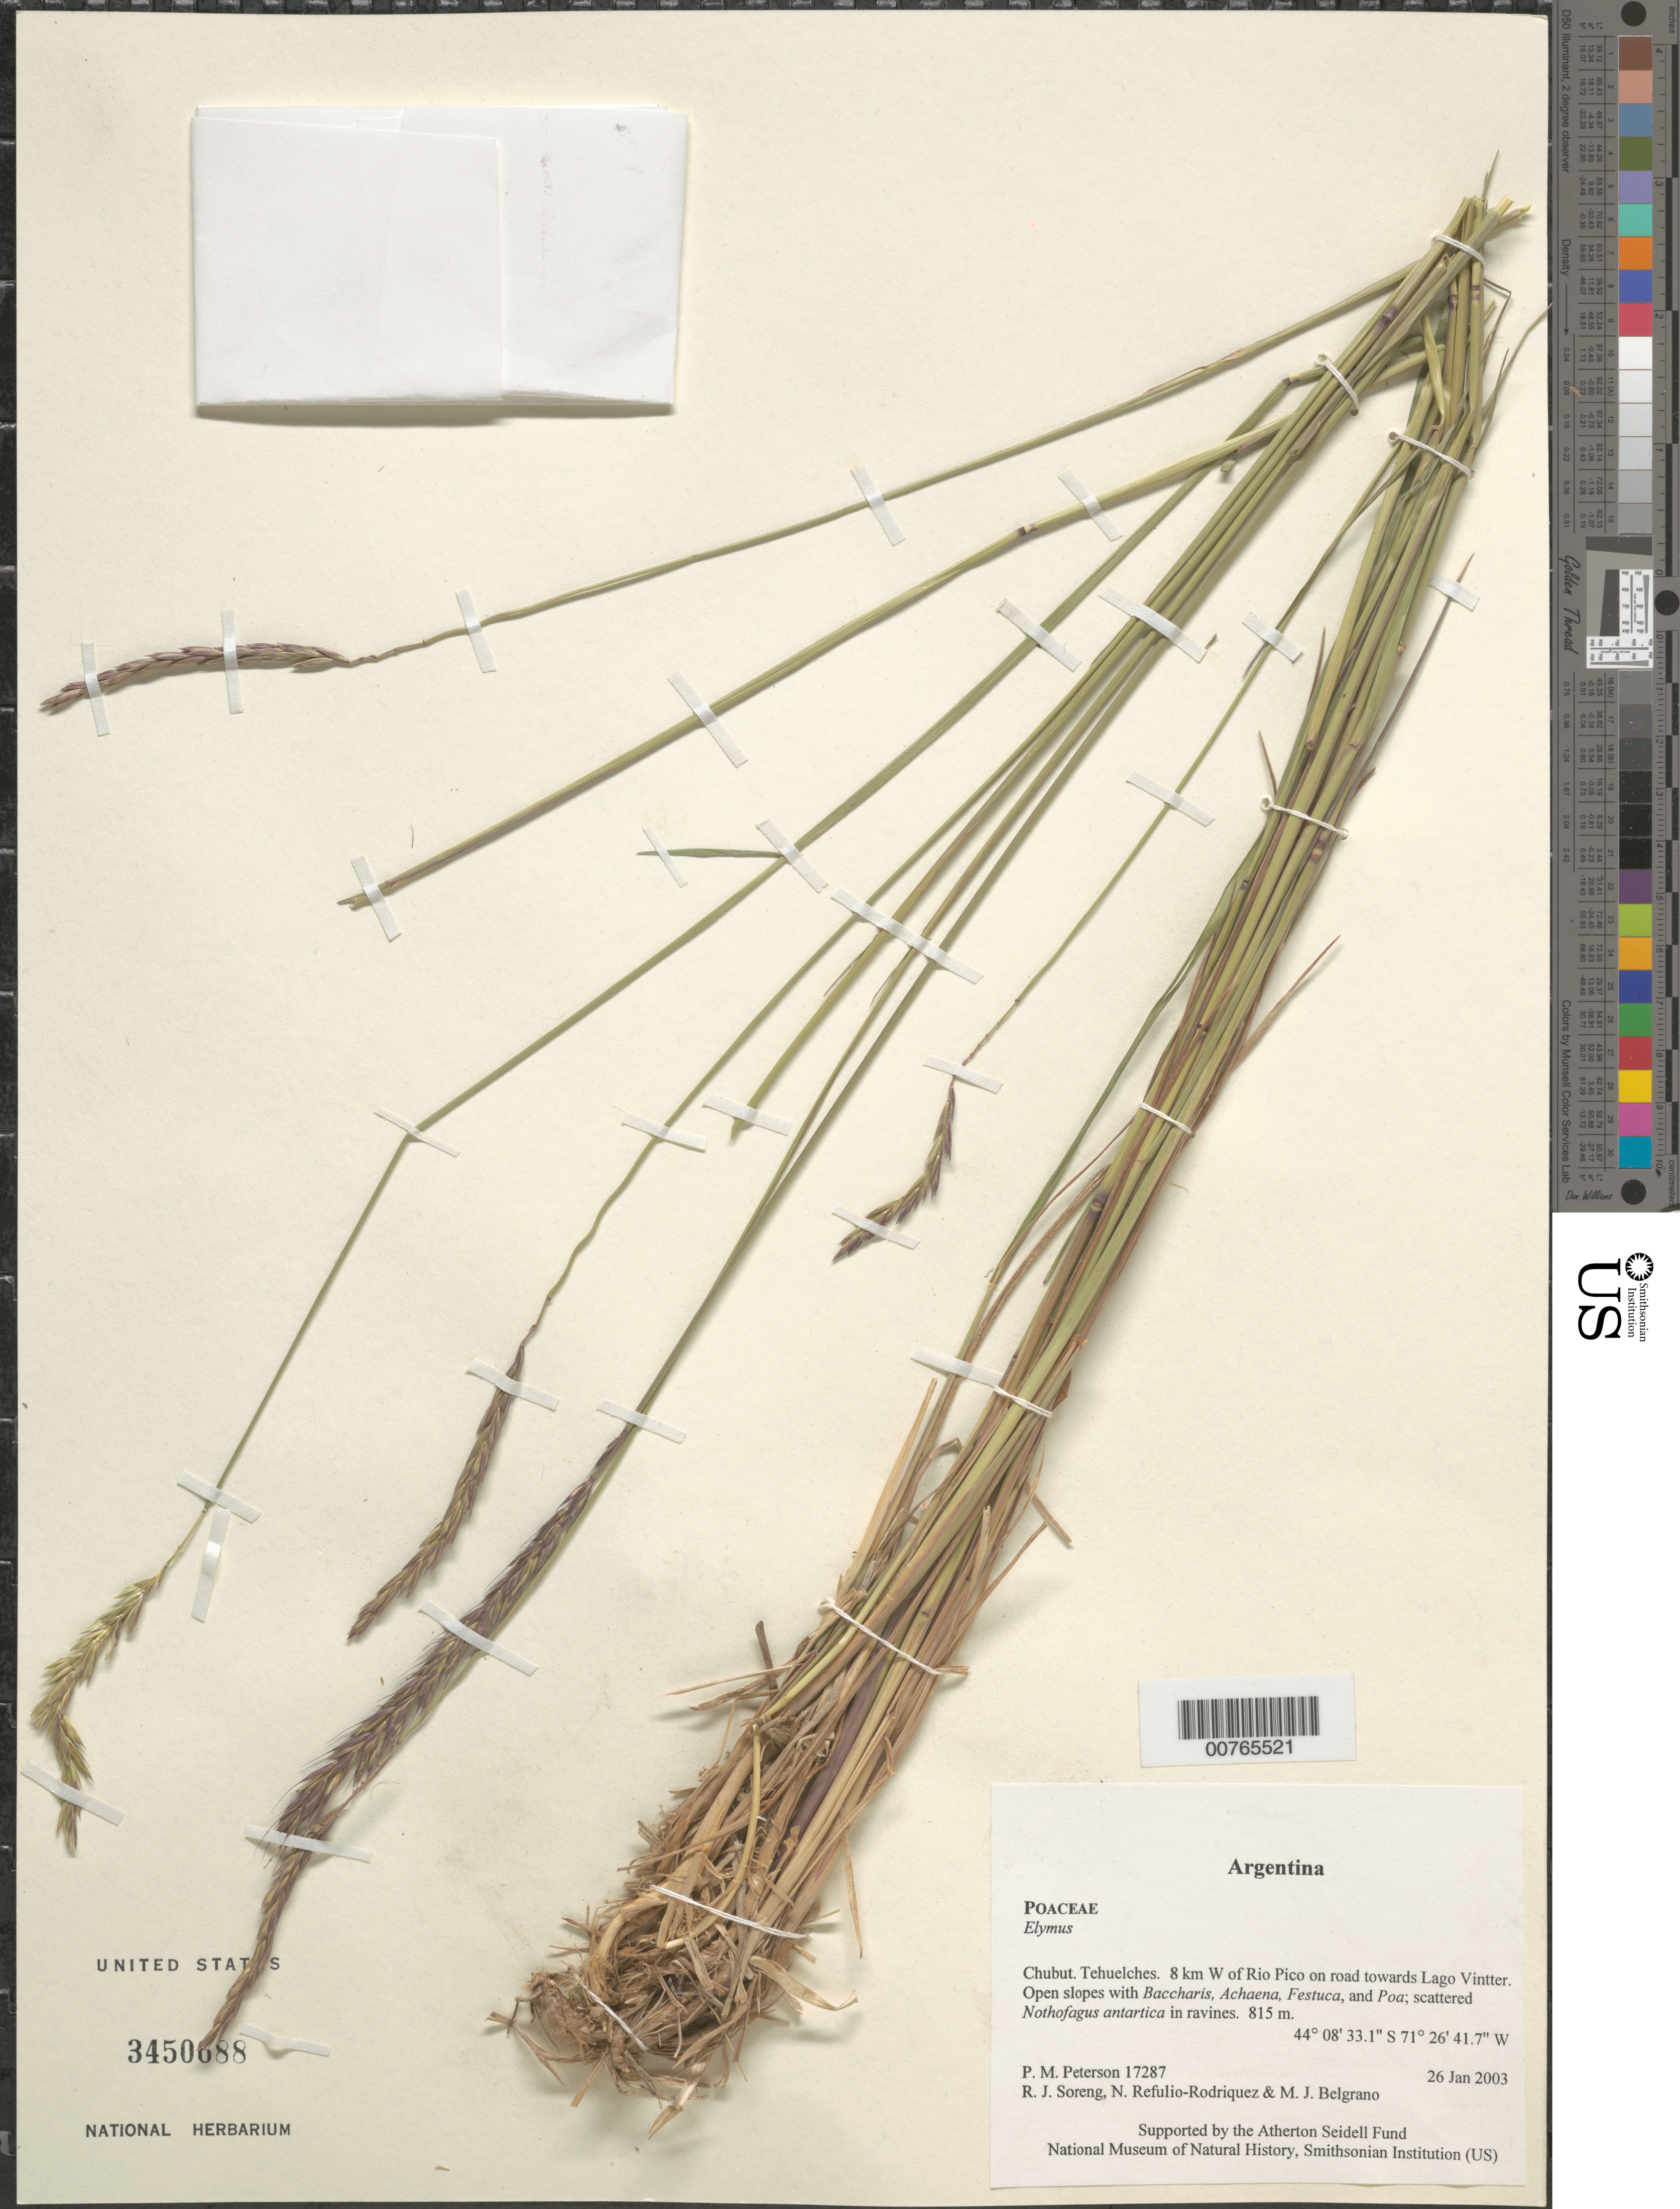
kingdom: Plantae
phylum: Tracheophyta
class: Liliopsida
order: Poales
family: Poaceae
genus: Elymus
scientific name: Elymus sp.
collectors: P. M. Peterson, R. J. Soreng, N. Refulio-Rodríguez & M. Belgrano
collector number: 17287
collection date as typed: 26 Jan 2003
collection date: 2003-01-26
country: Argentina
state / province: Chubut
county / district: Tehuelches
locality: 8 km W of Rio Pico on road towards Lago Vintter. Open slopes with Baccharis, Achaena, Festuca, and Poa; scattered Nothofagus antartica in ravines.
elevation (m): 815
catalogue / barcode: US 3450688